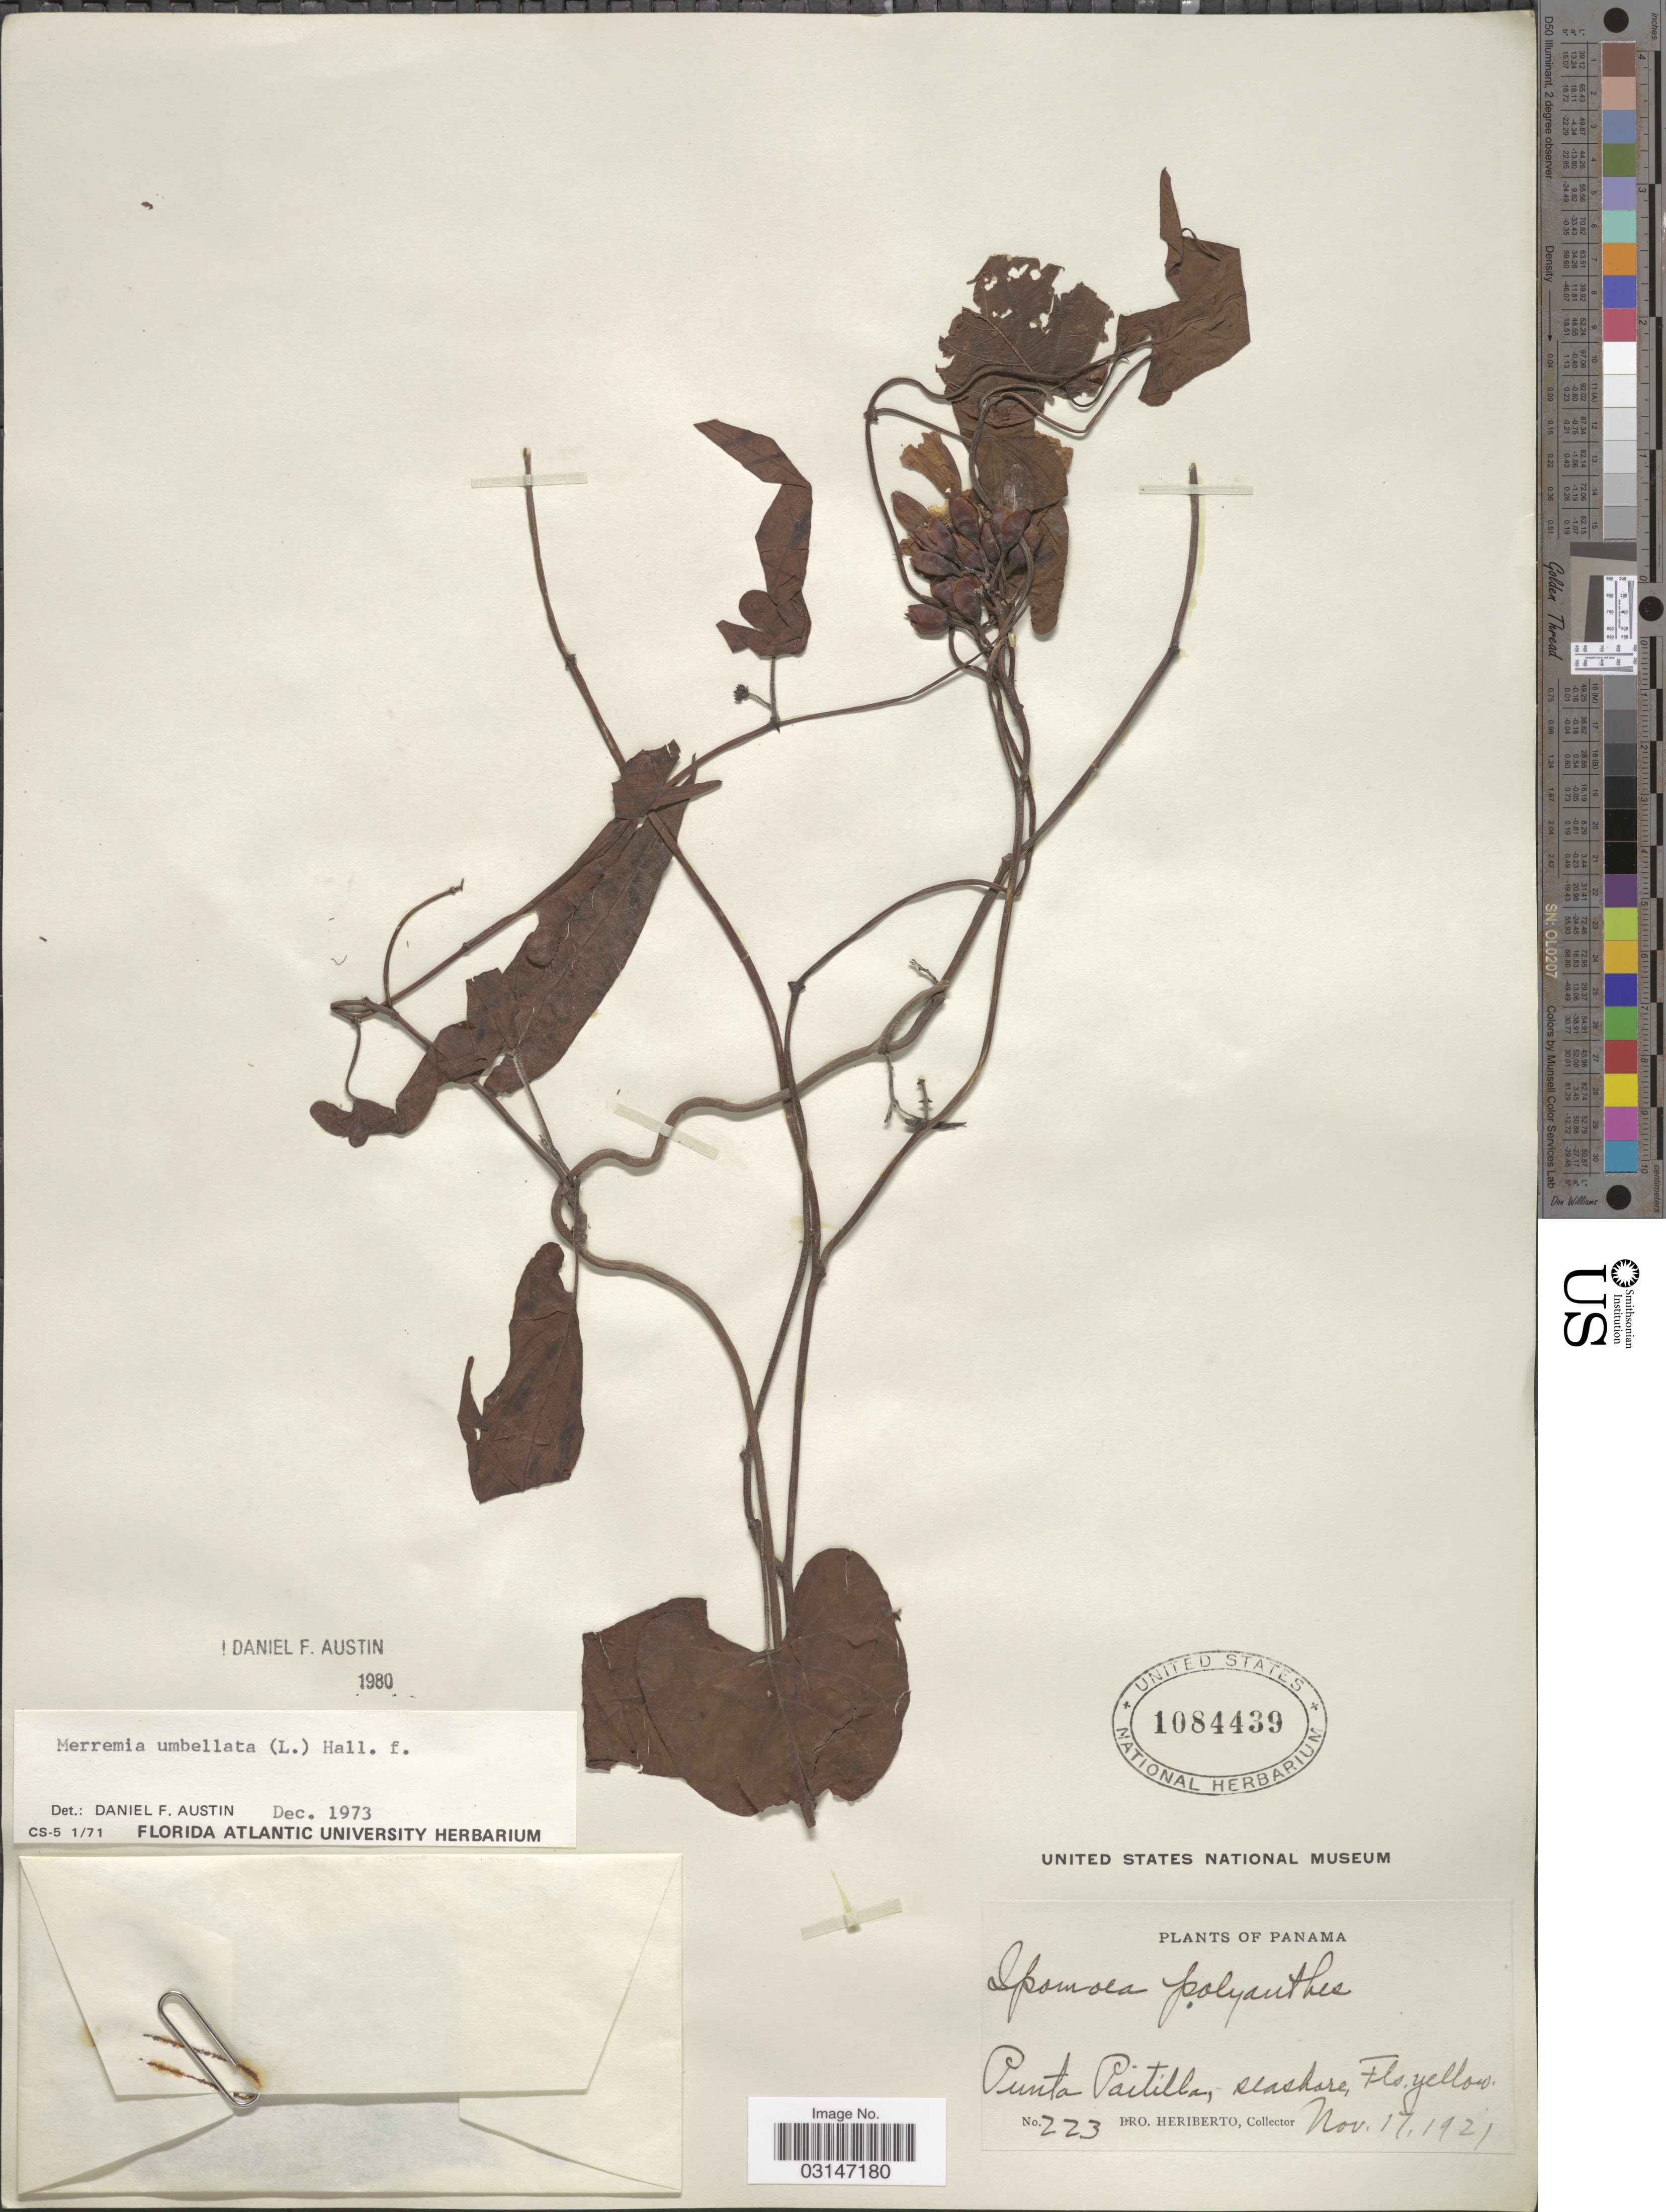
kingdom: Plantae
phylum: Tracheophyta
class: Magnoliopsida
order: Solanales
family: Convolvulaceae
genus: Camonea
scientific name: Camonea umbellata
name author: (L.) A. R. Simões & Staples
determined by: Strong, Mark T., (BOT), Smithsonian Institution - National Museum of Natural History (UNITED STATES)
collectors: B. Heriberto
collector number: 223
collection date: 1921-11-17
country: Panama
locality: Punta Paitilla.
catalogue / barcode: US 1084439